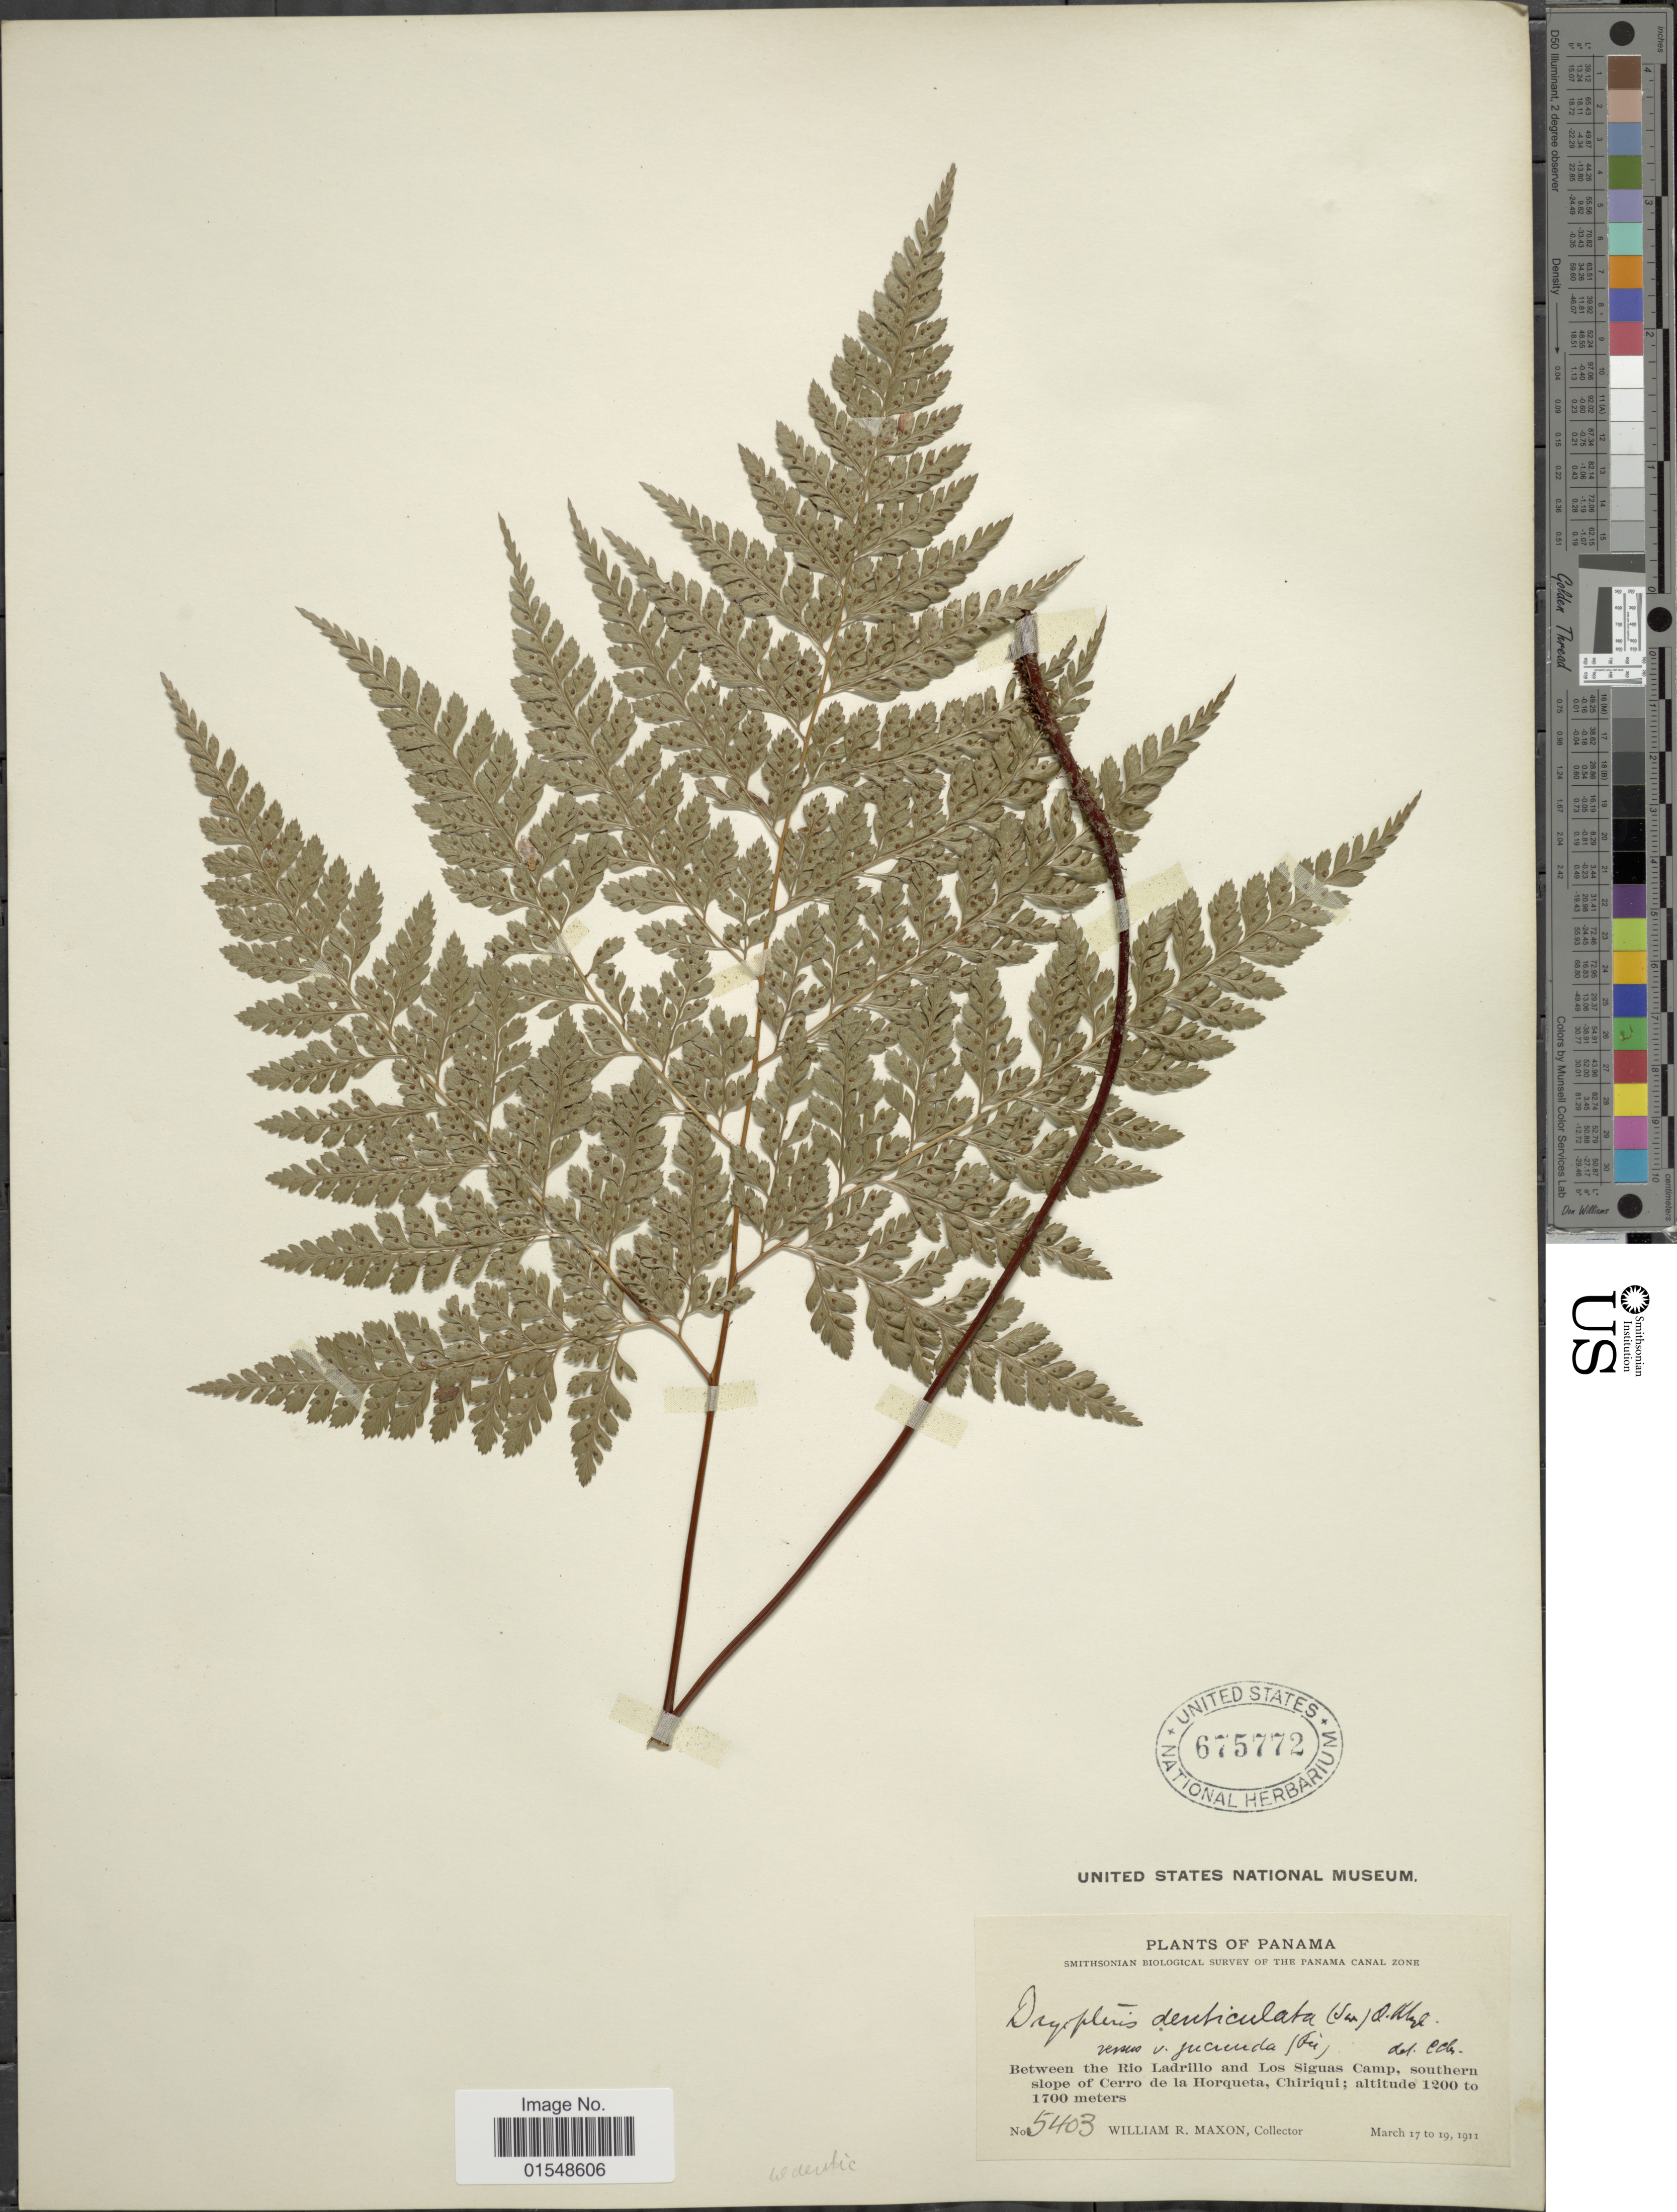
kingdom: Plantae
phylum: Tracheophyta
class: Polypodiopsida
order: Polypodiales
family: Dryopteridaceae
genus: Arachniodes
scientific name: Arachniodes denticulata var. jucunda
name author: (Fée) Lellinger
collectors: W. R. Maxon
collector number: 5403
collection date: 1911-03-17/1911-03-19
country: Panama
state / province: Chiriqui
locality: Panama Canal Zone, between the Rio Ladrillo and Los Siguas Camp, southern slope of Cerro de la Horqueta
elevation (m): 1200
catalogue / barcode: US 675772